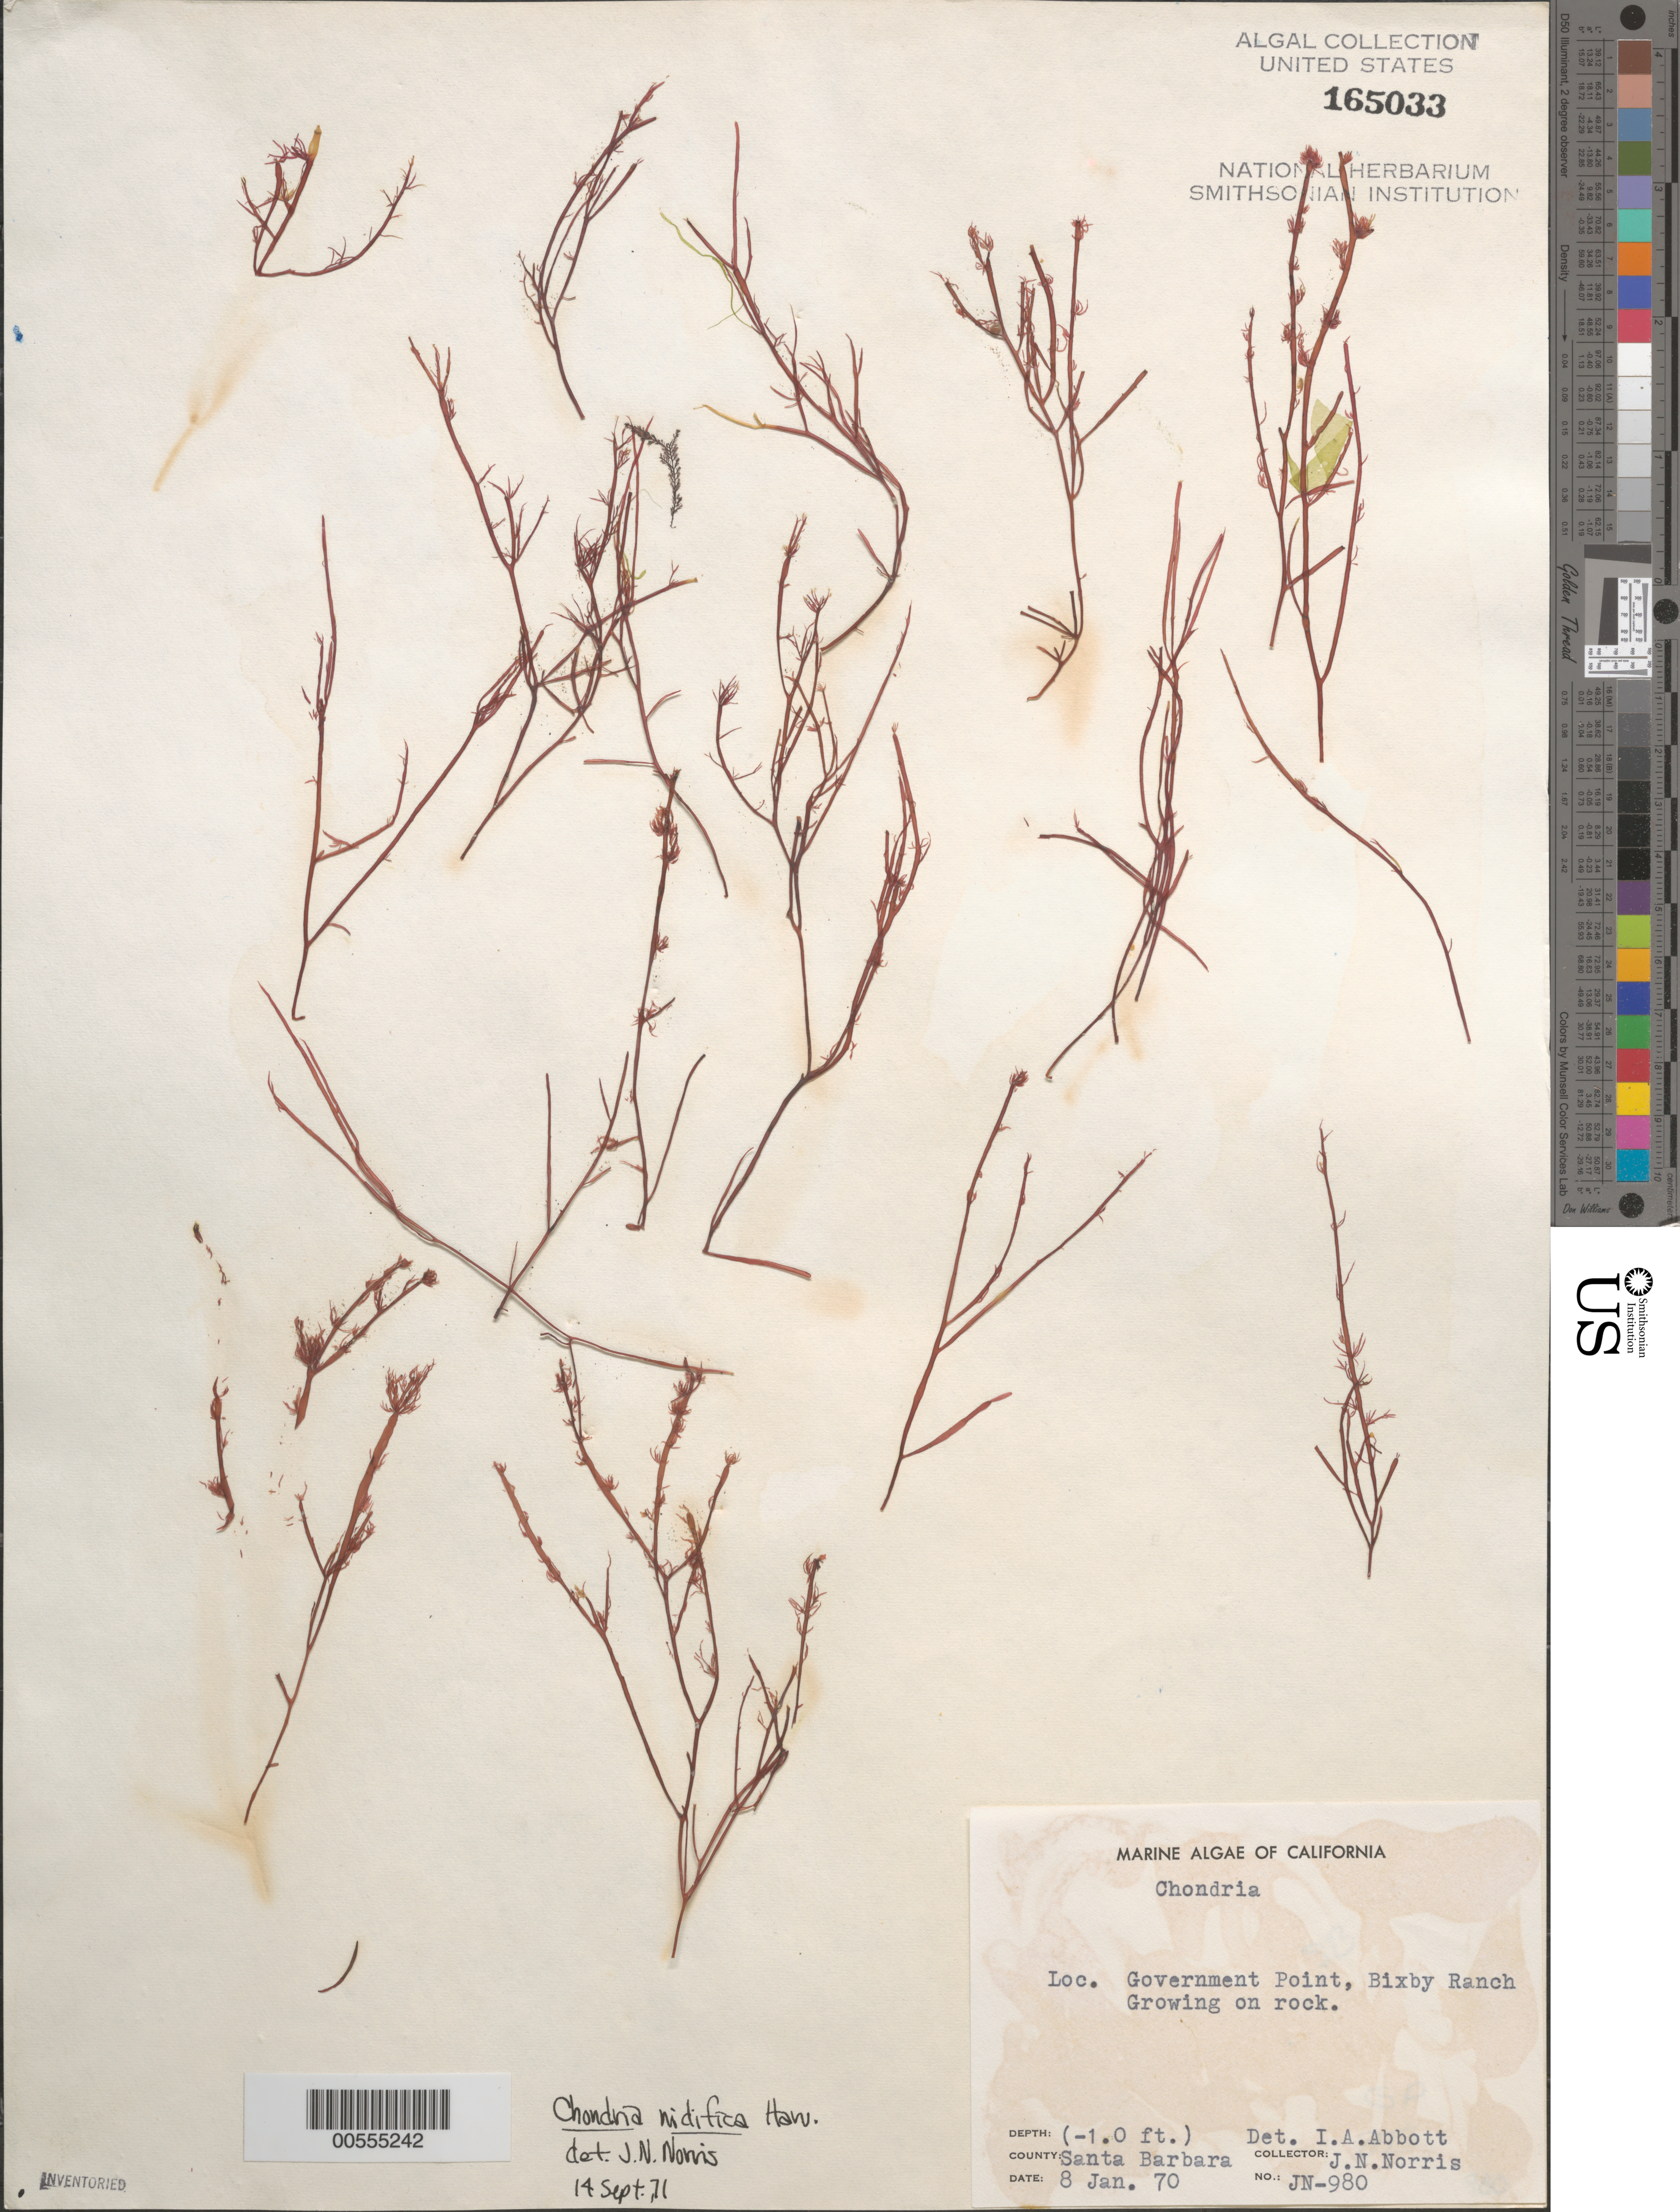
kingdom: Plantae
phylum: Rhodophyta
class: Florideophyceae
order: Ceramiales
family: Rhodomelaceae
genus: Neochondria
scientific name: Neochondria nidifica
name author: (Harvey) Sutti et al.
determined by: Algae name updating Project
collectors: J. N. Norris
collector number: JN-9180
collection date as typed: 08 Jan 1970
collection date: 1970-01-08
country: United States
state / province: California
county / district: Santa Barbara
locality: Government Point, Bixby Ranch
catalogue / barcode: US 165033